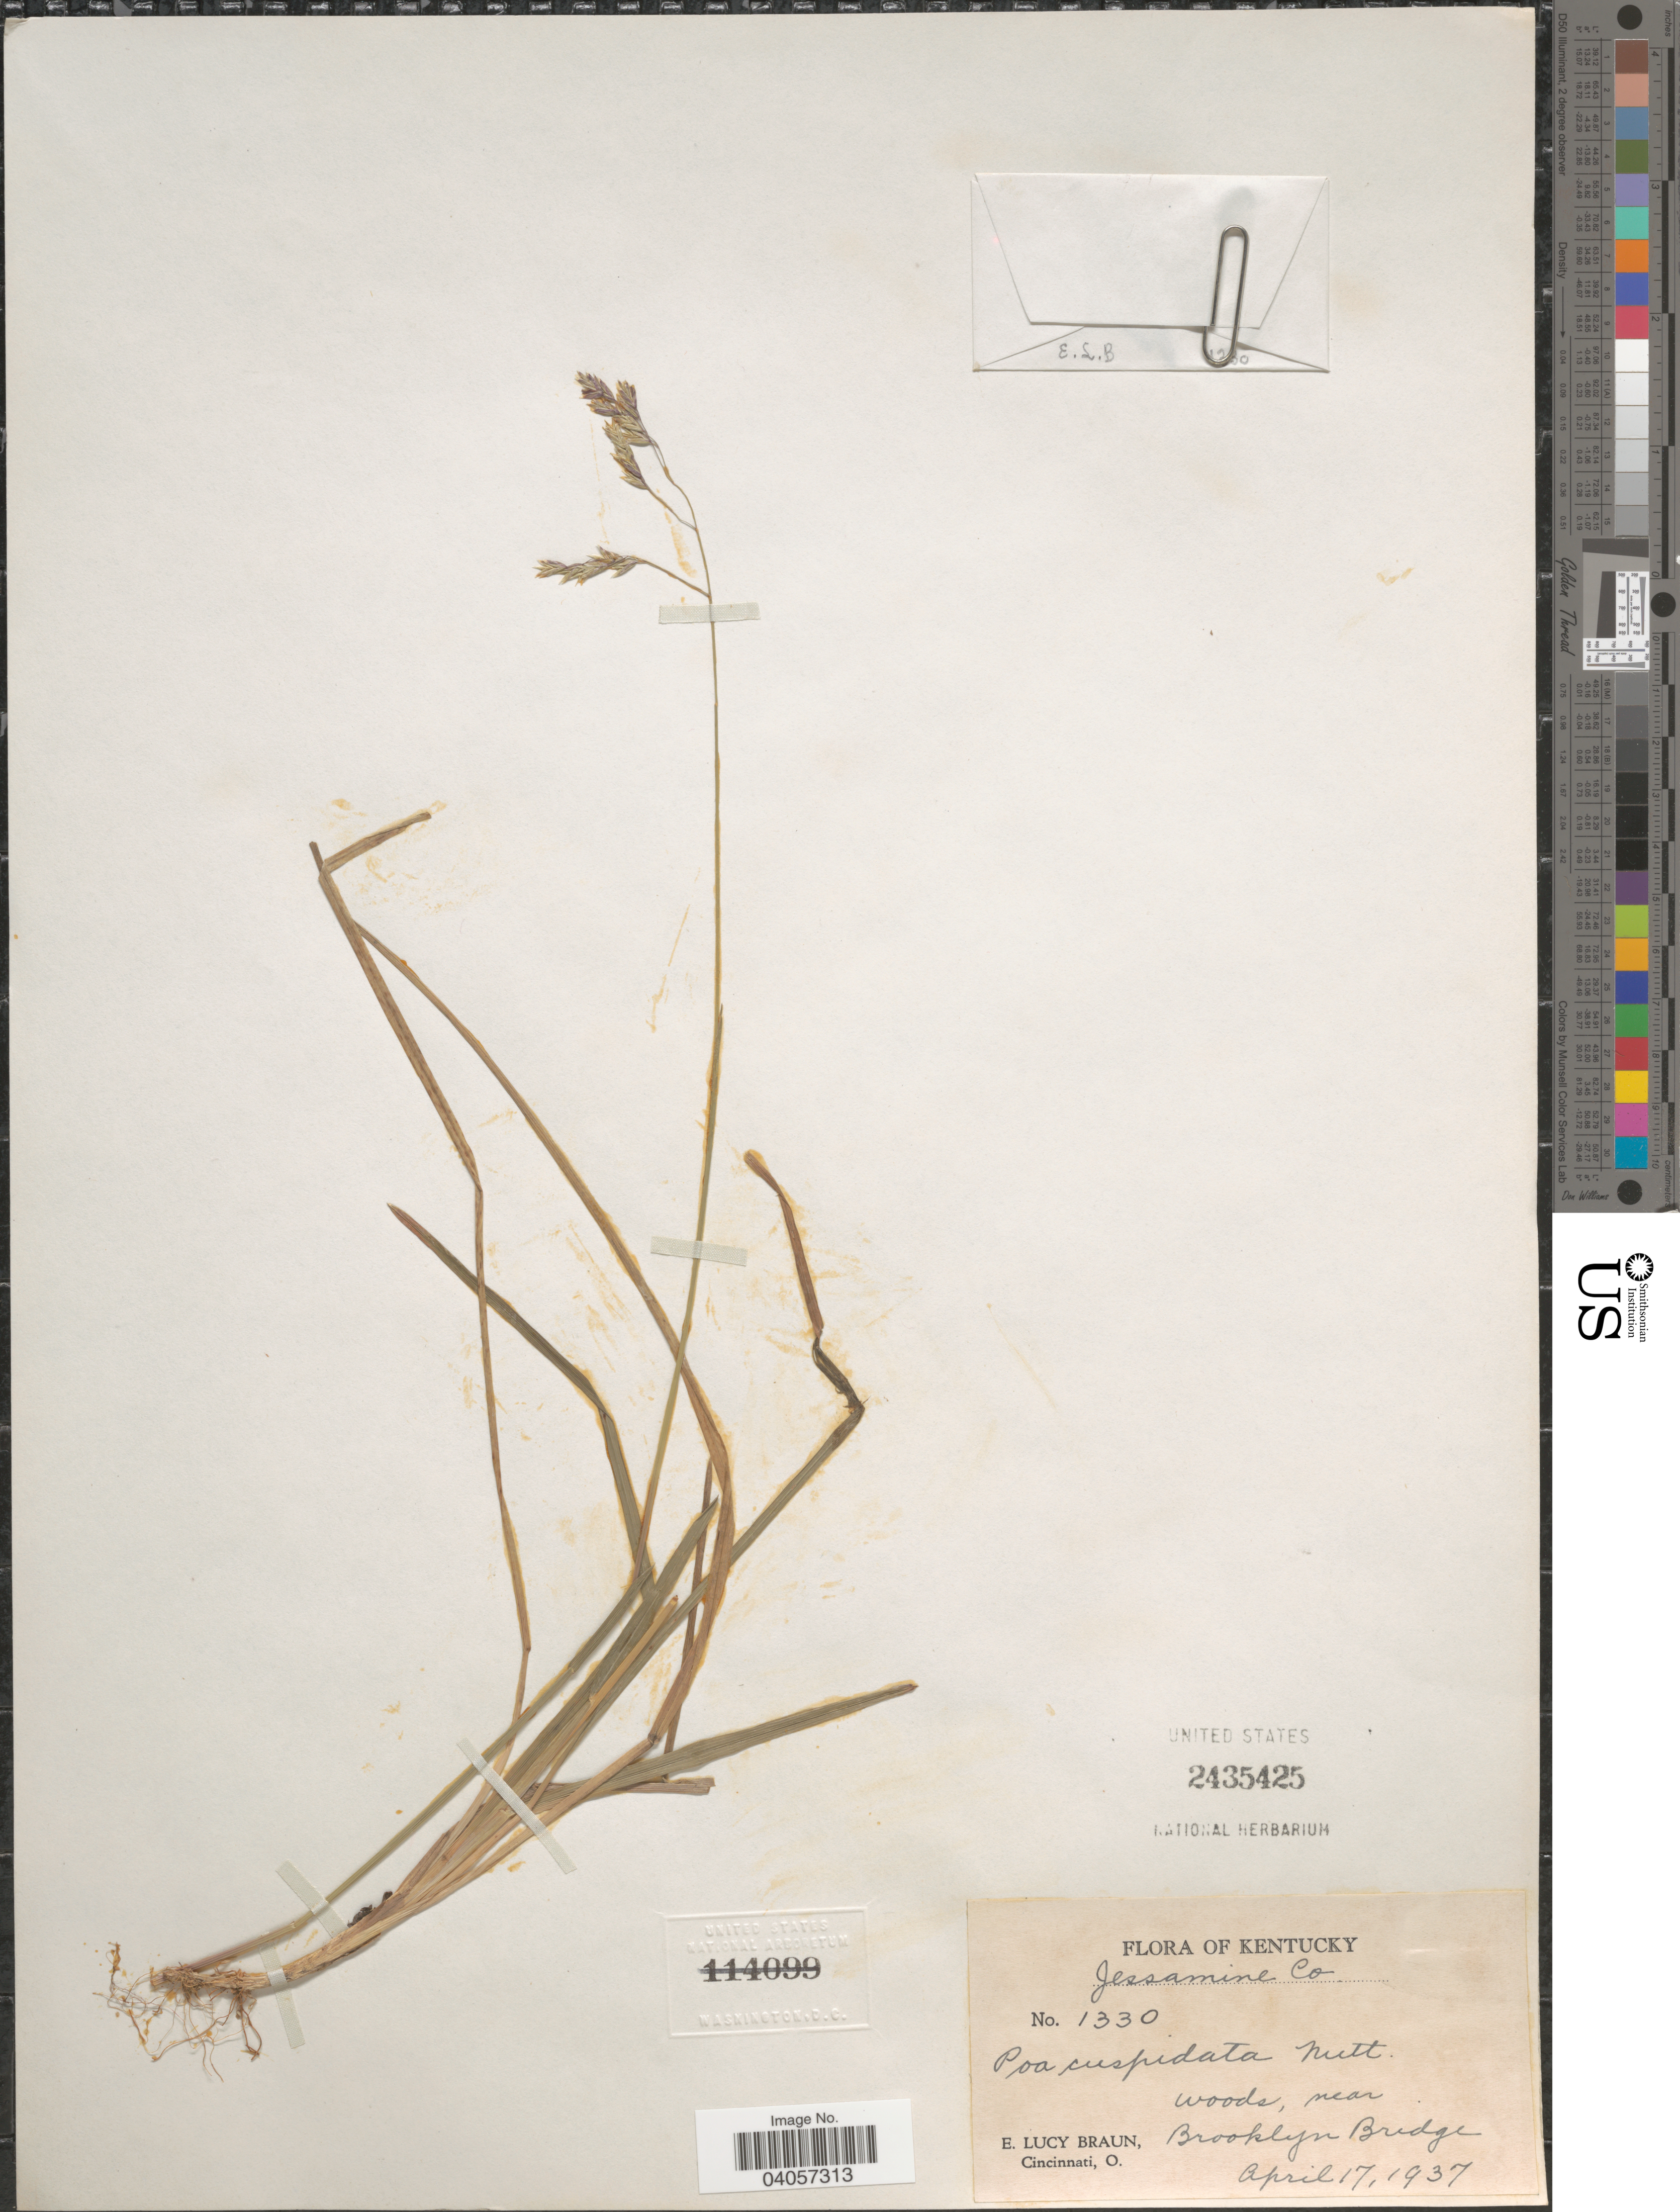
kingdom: Plantae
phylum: Tracheophyta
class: Liliopsida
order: Poales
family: Poaceae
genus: Poa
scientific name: Poa cuspidata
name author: Nutt.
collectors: E. L. Braun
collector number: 1330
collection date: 1937-04-17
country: United States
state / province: Kentucky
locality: Jessamine Co. Near Brooklyn Bridge.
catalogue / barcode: US 2435425